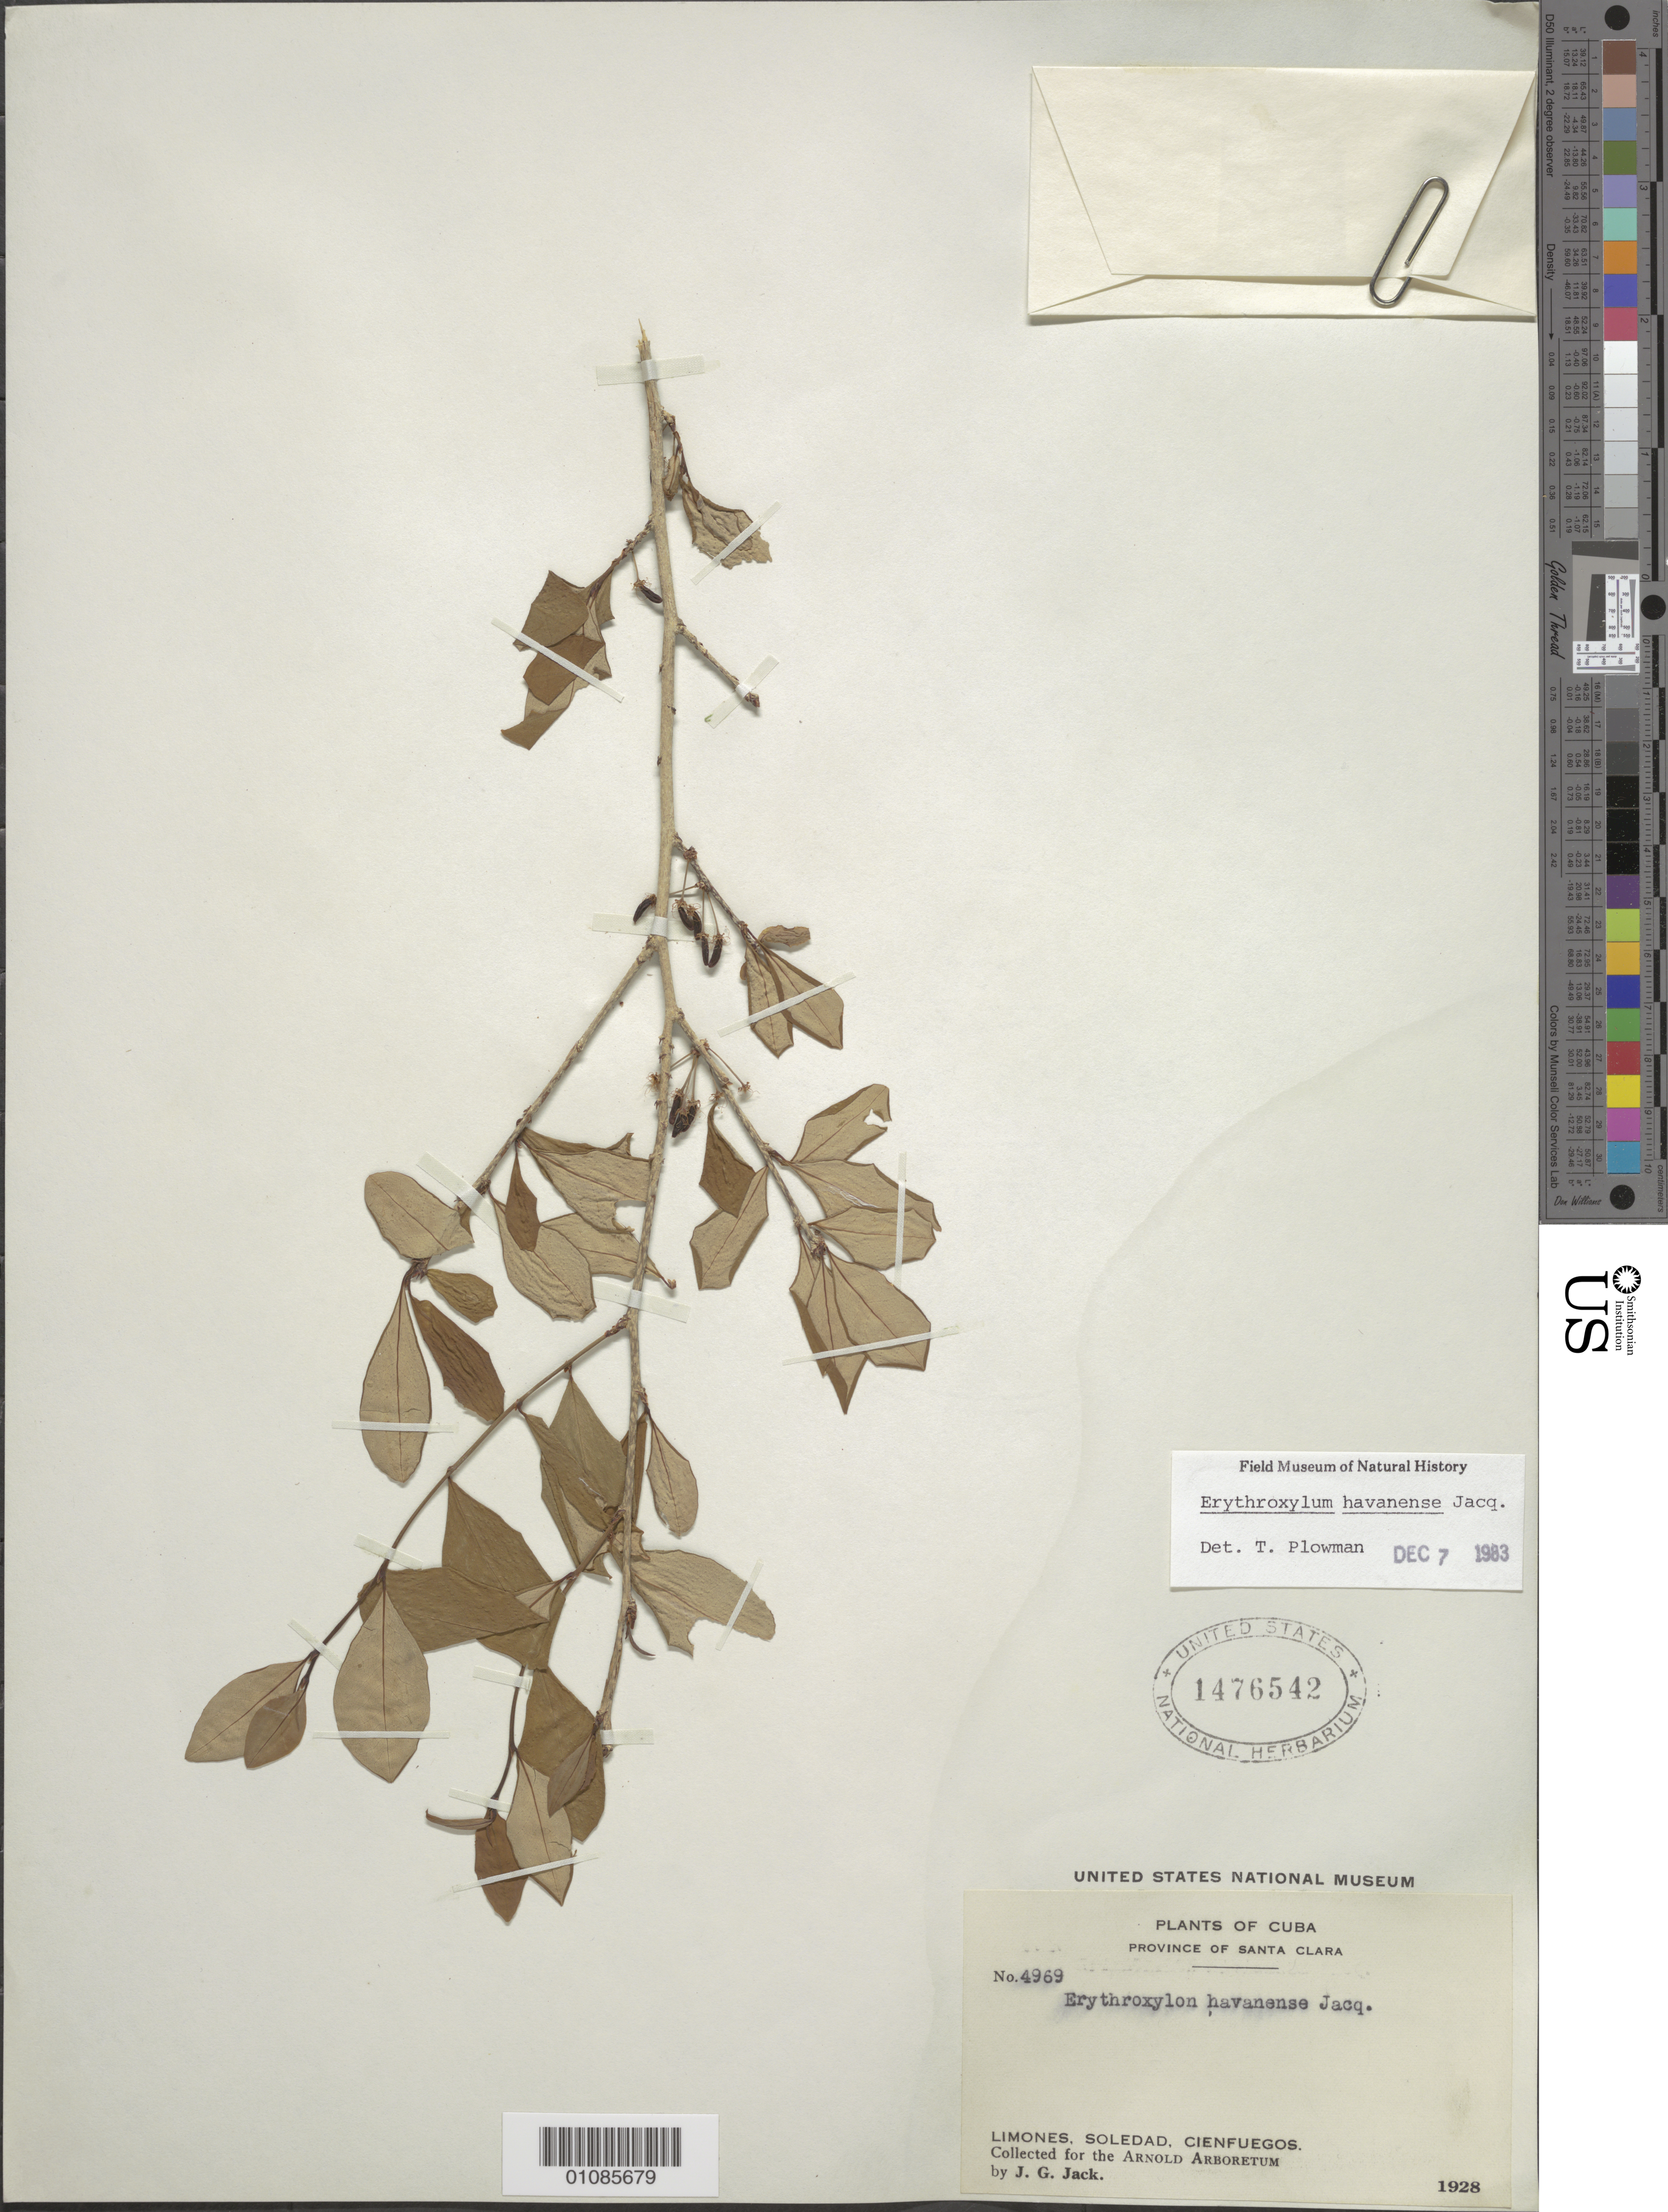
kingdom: Plantae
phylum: Tracheophyta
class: Magnoliopsida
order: Malpighiales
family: Erythroxylaceae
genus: Erythroxylum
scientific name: Erythroxylum havanense var. havanense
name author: Jacq.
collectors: J. G. Jack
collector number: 4969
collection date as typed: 1928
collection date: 1928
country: Cuba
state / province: Villa Clara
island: Cuba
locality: Santa Clara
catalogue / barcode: US 1476542